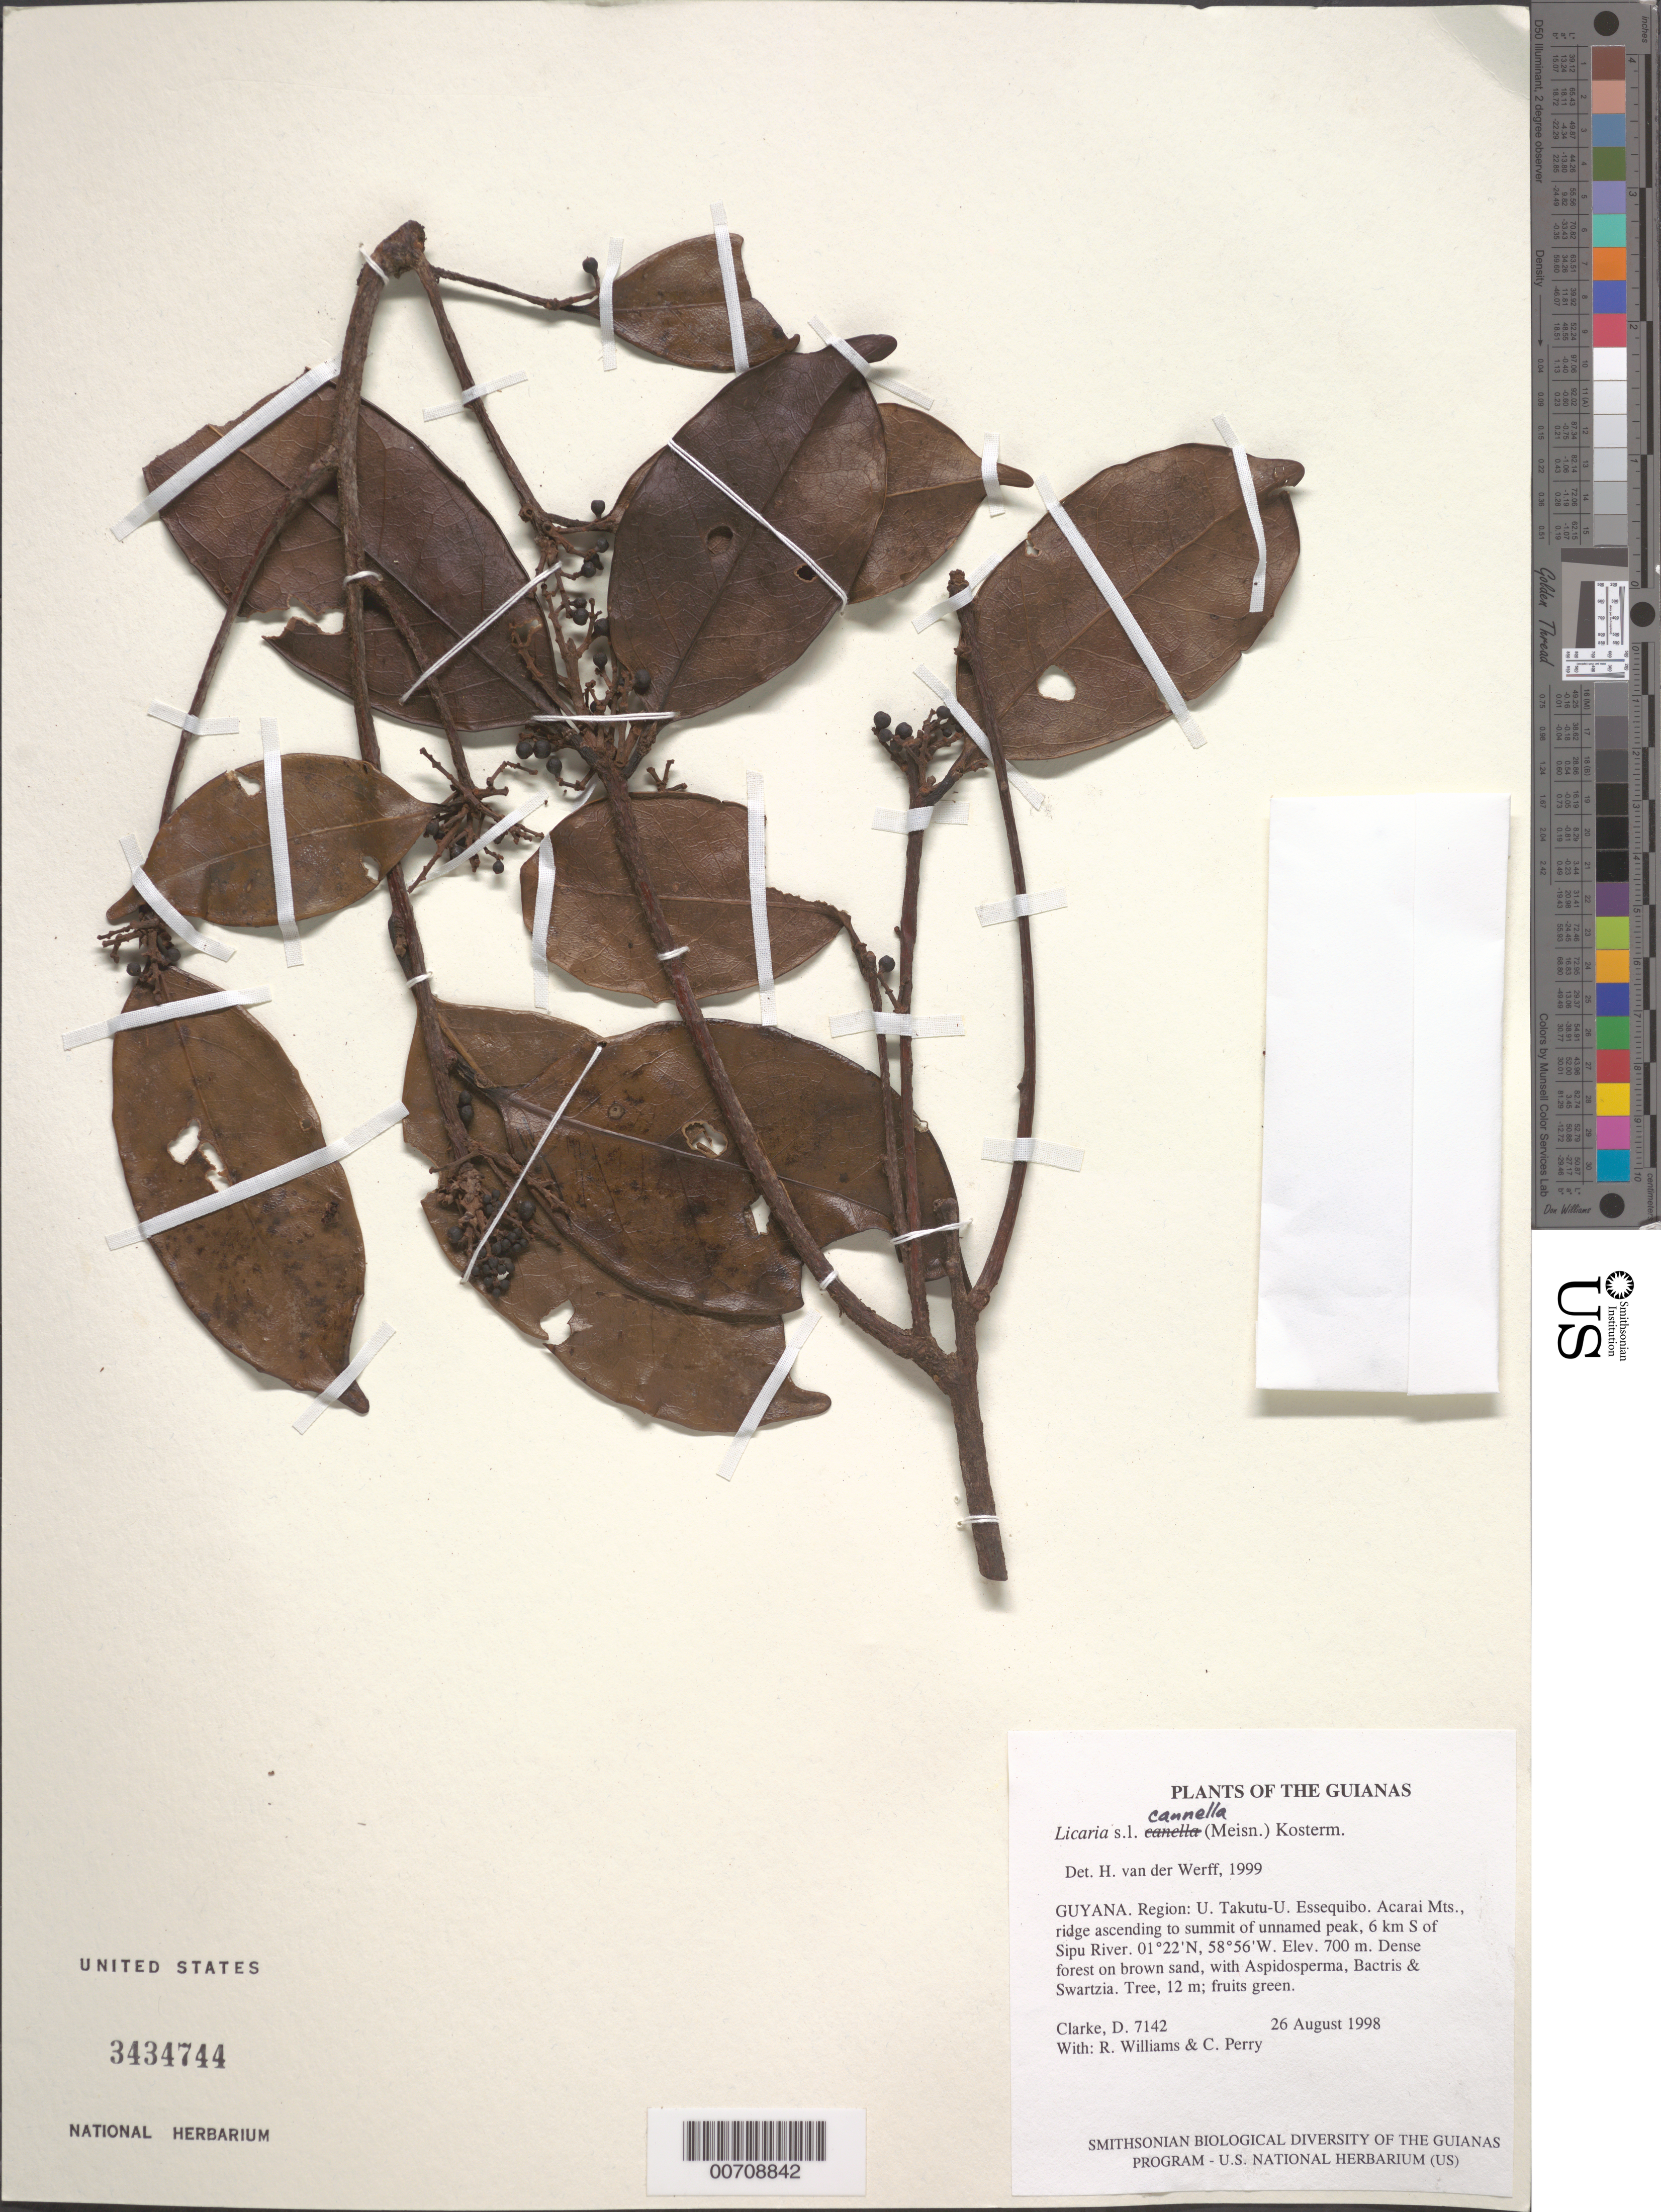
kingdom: Plantae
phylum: Tracheophyta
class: Magnoliopsida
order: Laurales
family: Lauraceae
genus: Licaria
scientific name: Licaria cannella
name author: (Meisn.) Kosterm.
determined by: van der Werff, H., (MO), Missouri Botanical Garden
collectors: H. D. Clarke, R. Williams & C. Perry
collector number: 7142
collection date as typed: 26 August 1998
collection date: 1998-08-26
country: Guyana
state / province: U. Takutu-U. Essequibo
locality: Acarai Mts., ridge ascending to summit of unnamed peak, 6 km S of Sipu River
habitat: Dense forest on brown sand, with Aspidosperma, Bactris & Swartzia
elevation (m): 700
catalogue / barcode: US 3434744